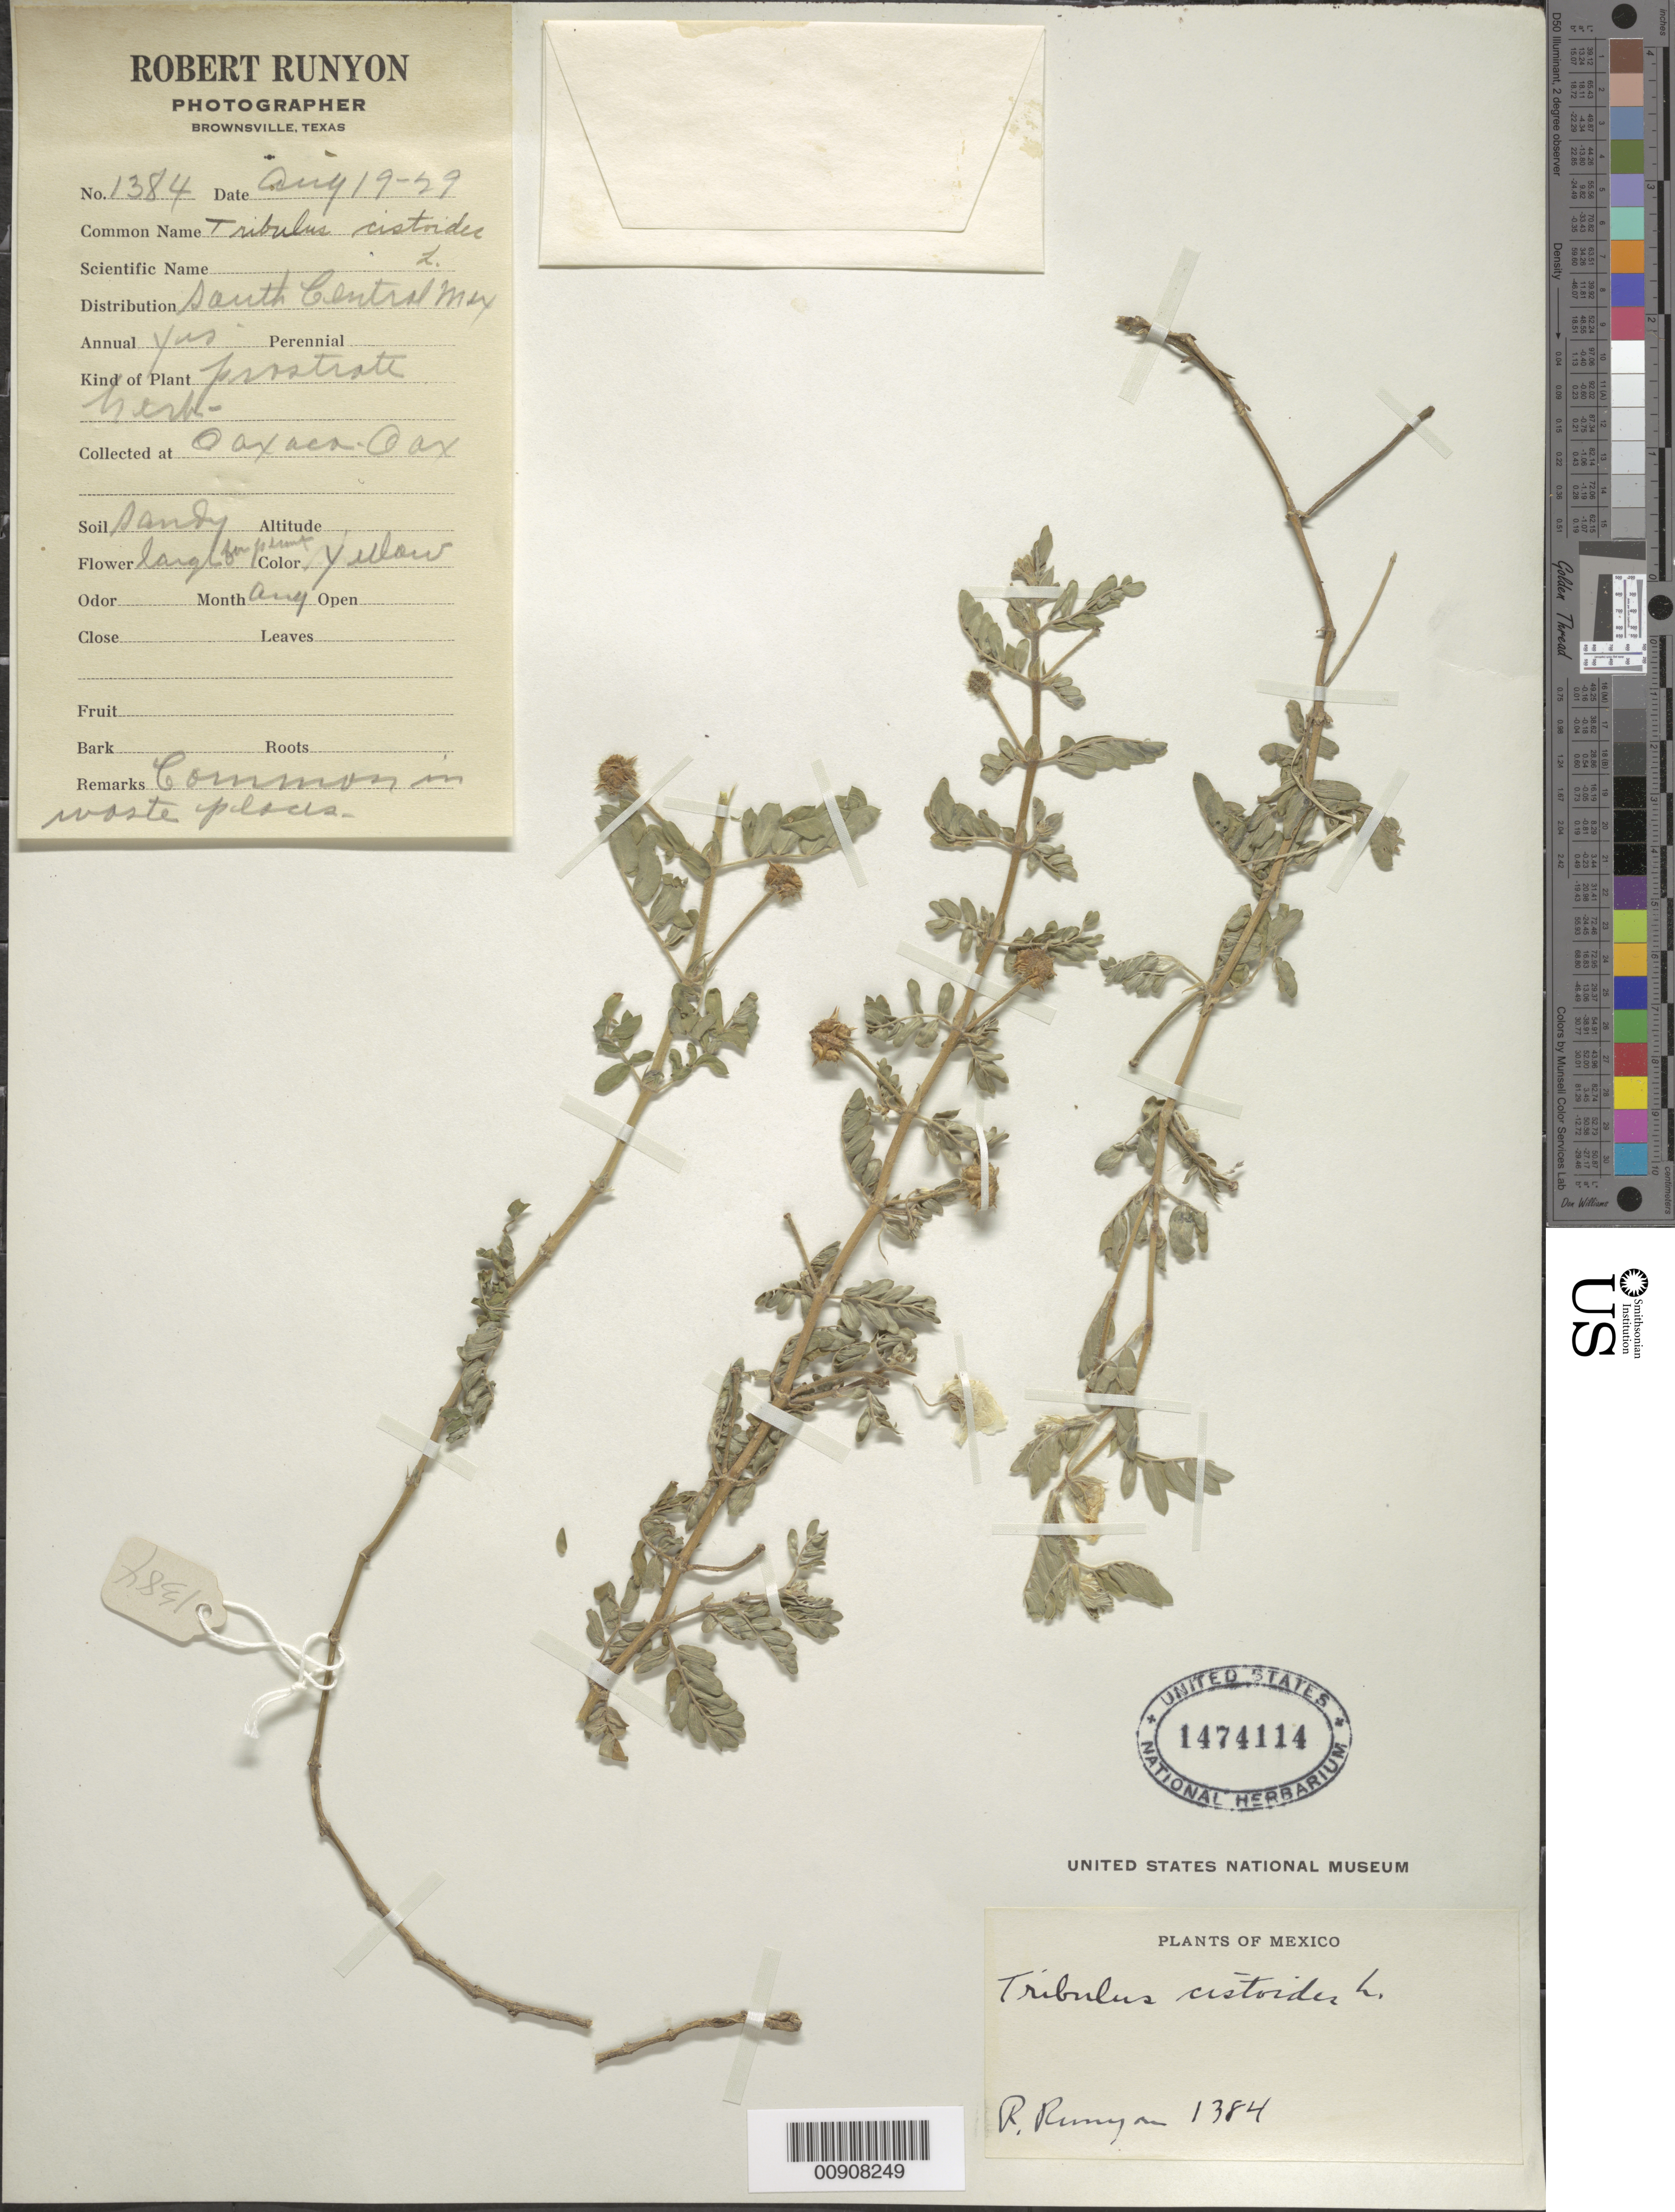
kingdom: Plantae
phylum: Tracheophyta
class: Magnoliopsida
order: Zygophyllales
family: Zygophyllaceae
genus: Tribulus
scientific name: Tribulus cistoides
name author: L.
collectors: R. Runyon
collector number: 1384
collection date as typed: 19 Aug 1929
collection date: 1929-08-19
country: Mexico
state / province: Oaxaca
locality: Oaxaca, Oaxaca.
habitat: Soil sandy.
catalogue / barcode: US 1474114